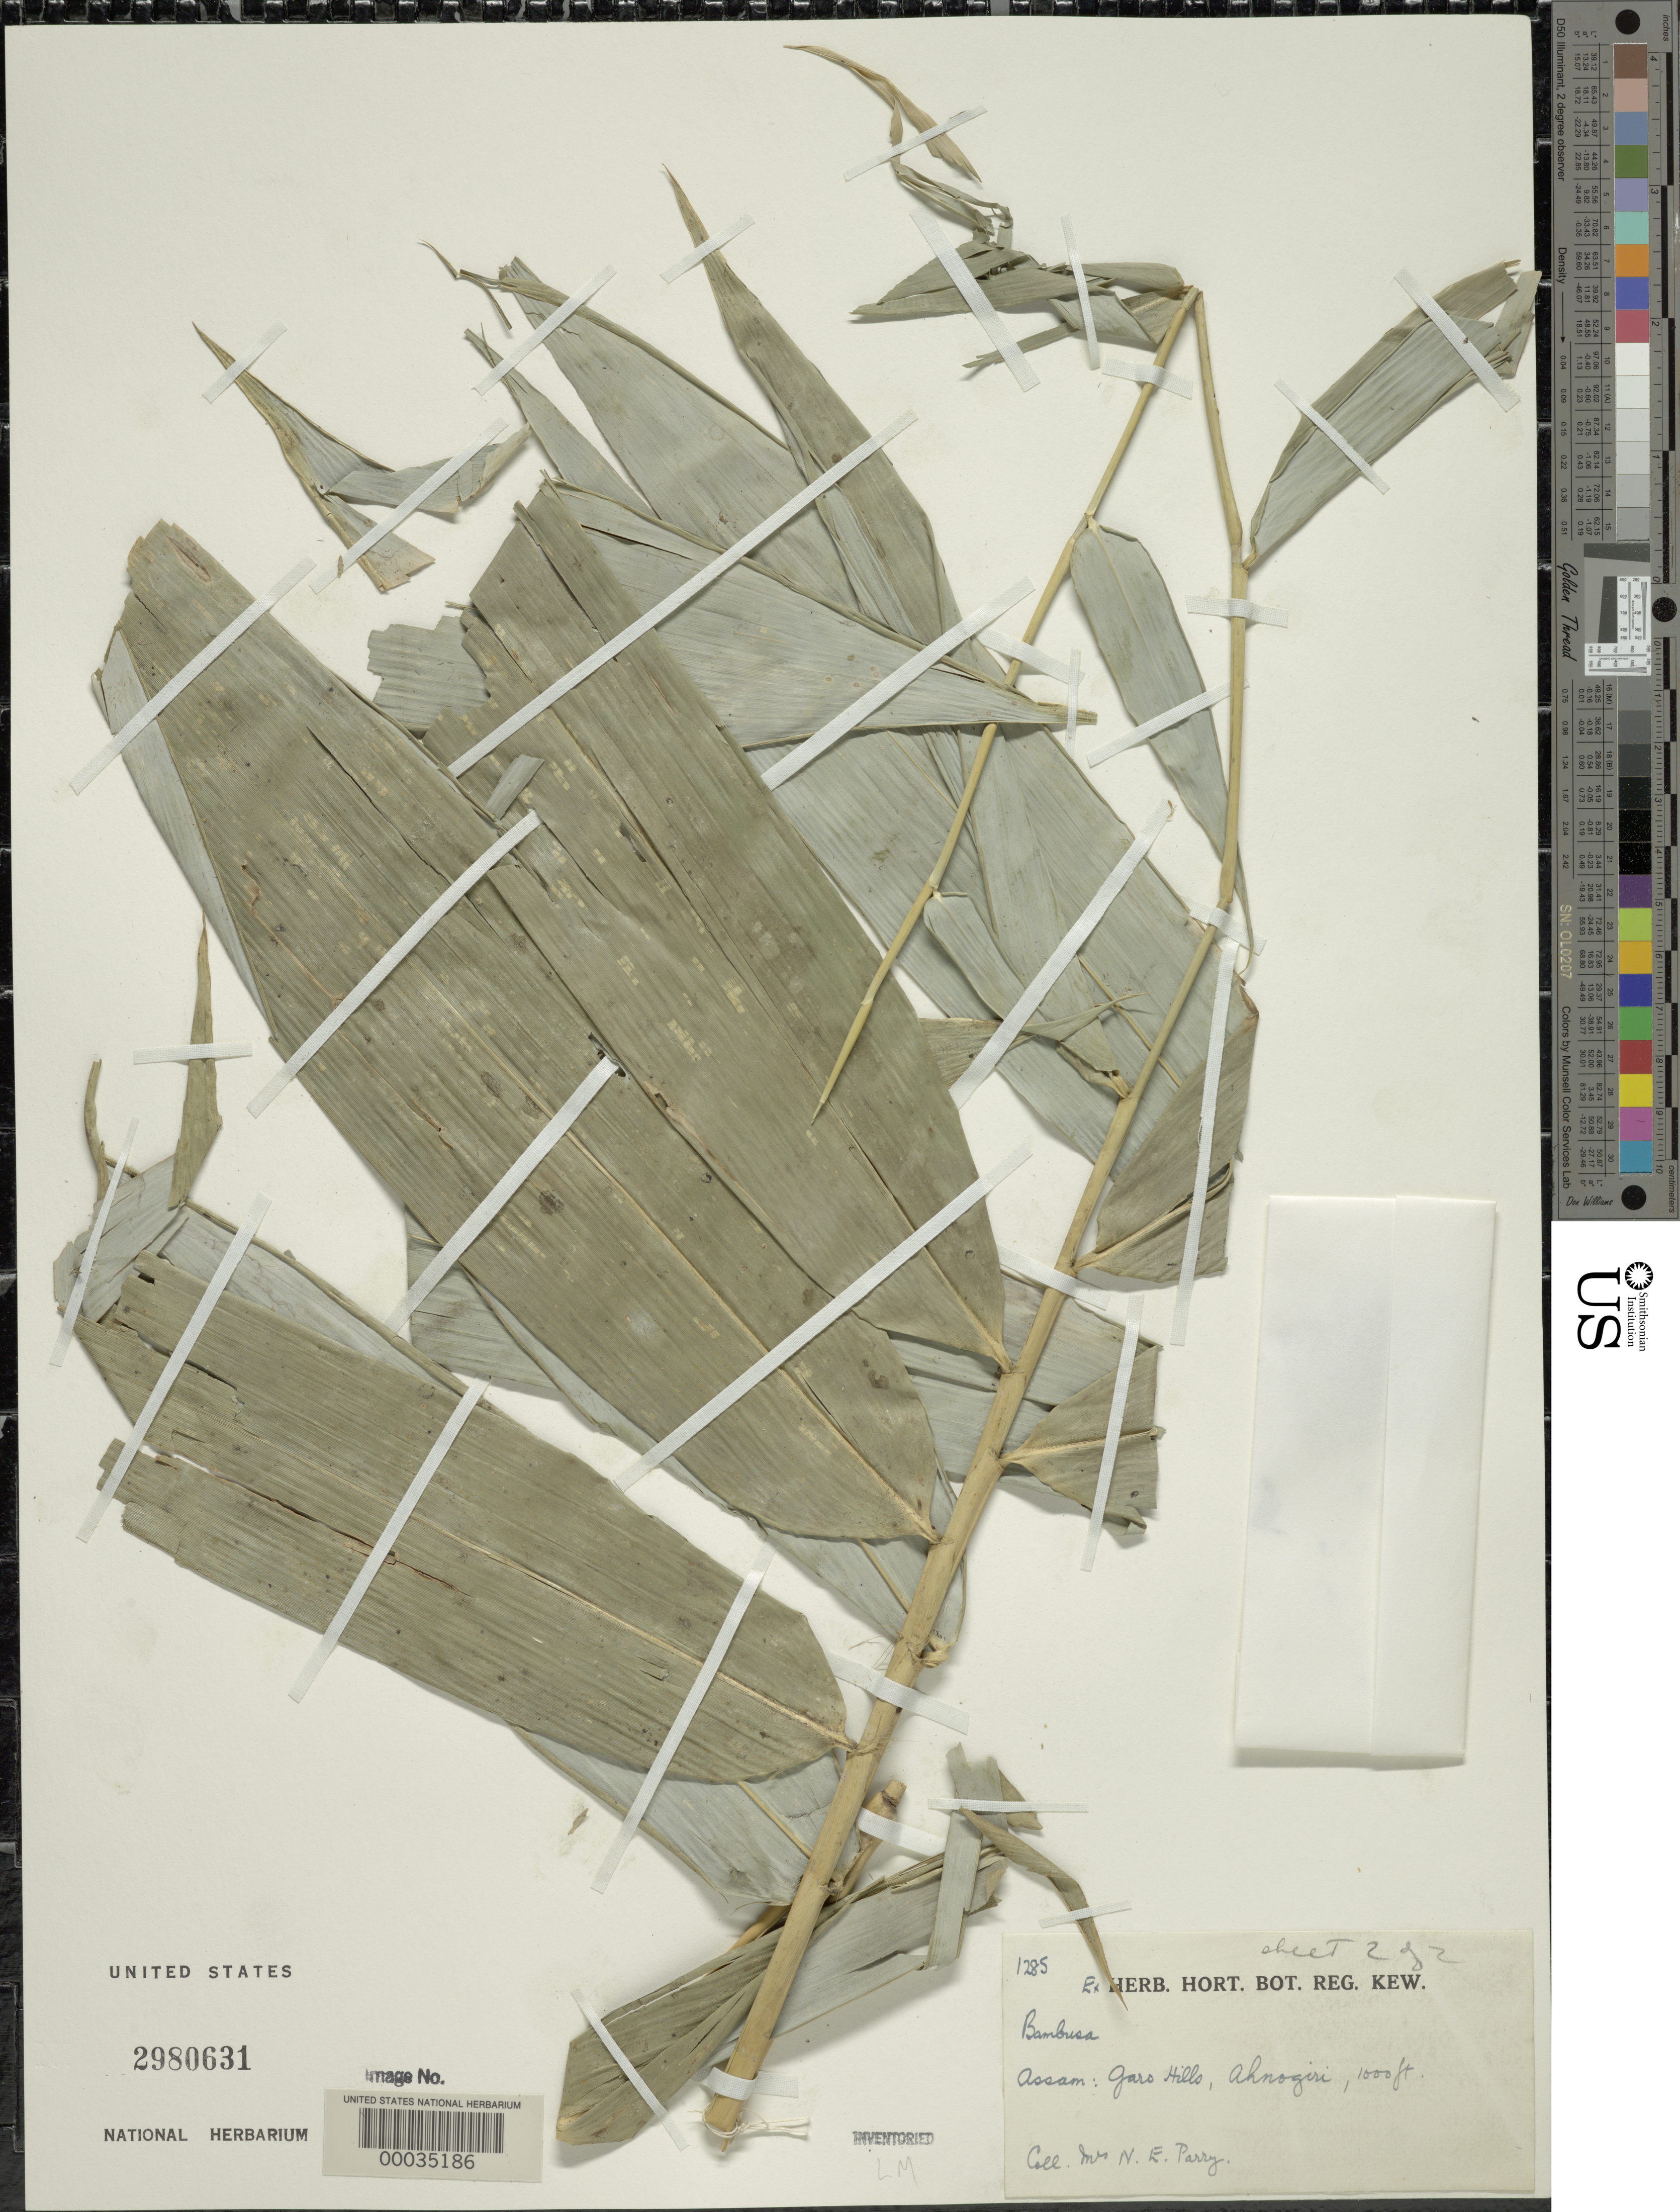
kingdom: Plantae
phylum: Tracheophyta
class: Liliopsida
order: Poales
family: Poaceae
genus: Bambusa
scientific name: Bambusa sp.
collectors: N. Parry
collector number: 1285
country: India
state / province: Meghalaya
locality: Assam: Garo Hills, Ahnogiri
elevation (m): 305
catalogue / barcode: US 2980631